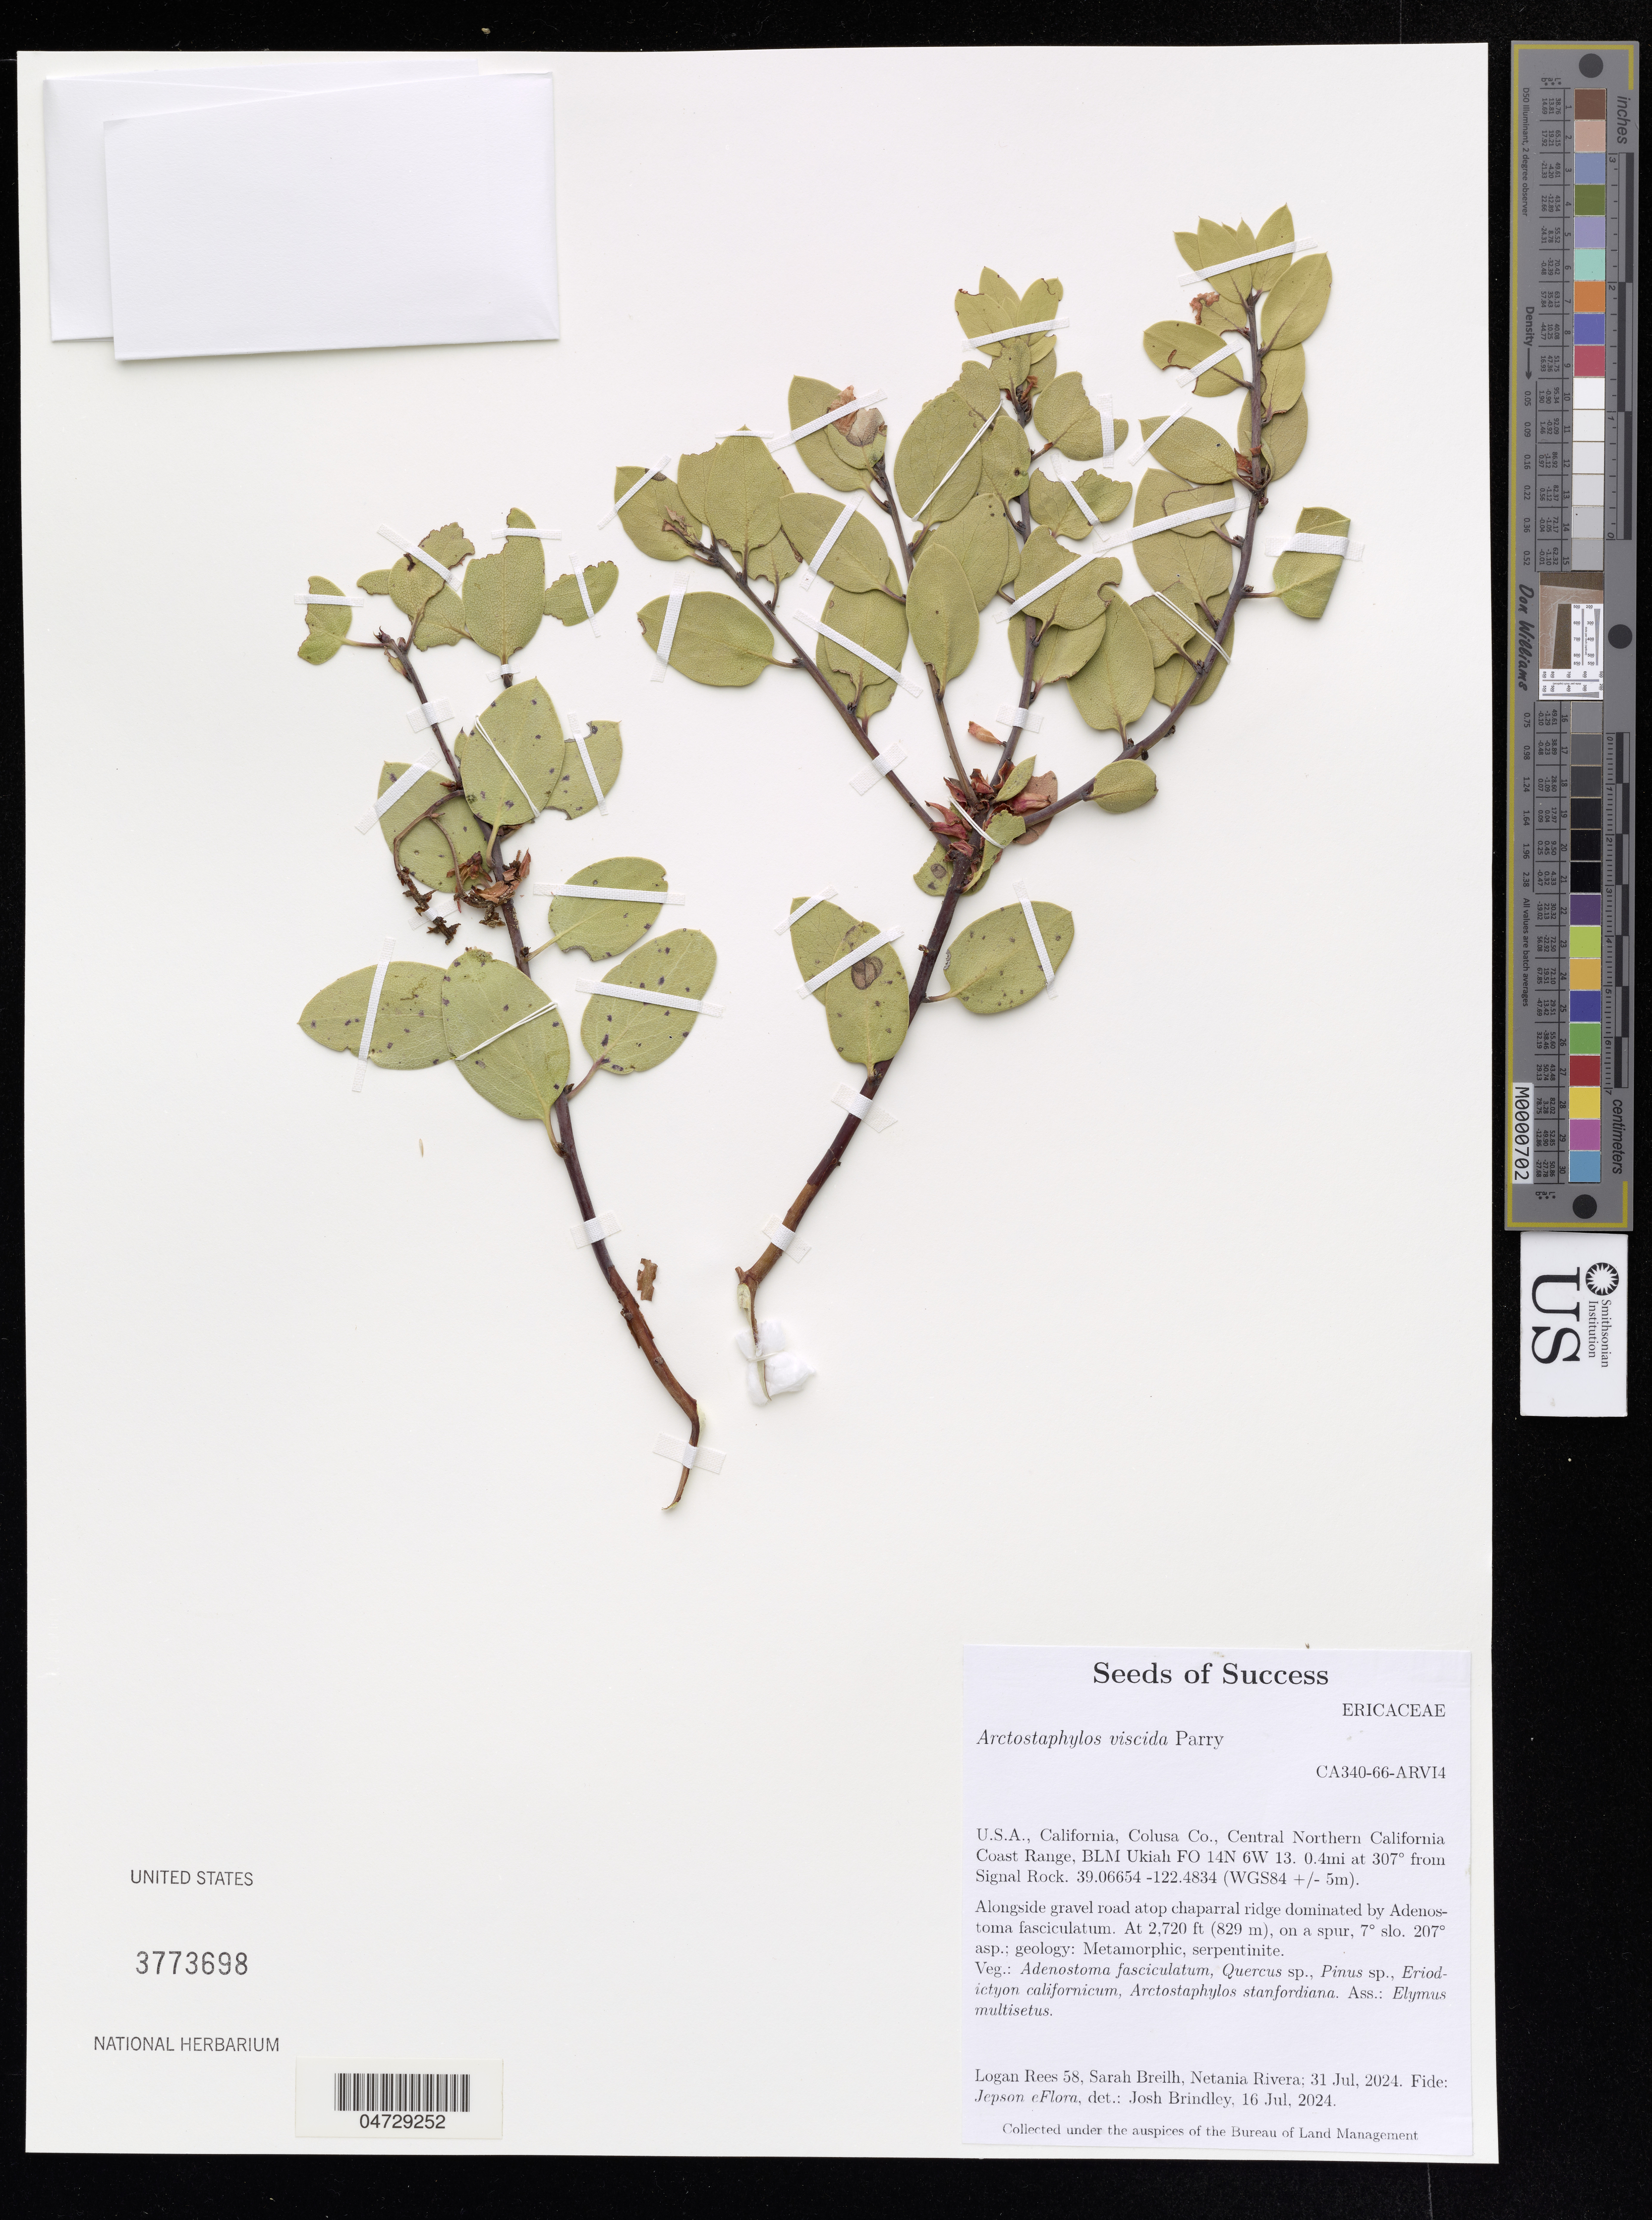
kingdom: Plantae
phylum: Tracheophyta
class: Magnoliopsida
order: Ericales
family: Ericaceae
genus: Arctostaphylos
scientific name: Arctostaphylos viscida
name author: Parry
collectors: L. Rees, S. Breilh & N. Rivera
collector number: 58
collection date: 2024-07-31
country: United States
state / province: California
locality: Colusa Co., Central Northern California Coast Range, BLM Ukiah FO 14N 6W 13. 0.4mi at 307° from Signal Rock. (WGS84 +/- 5m).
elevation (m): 829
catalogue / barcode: US 3773698